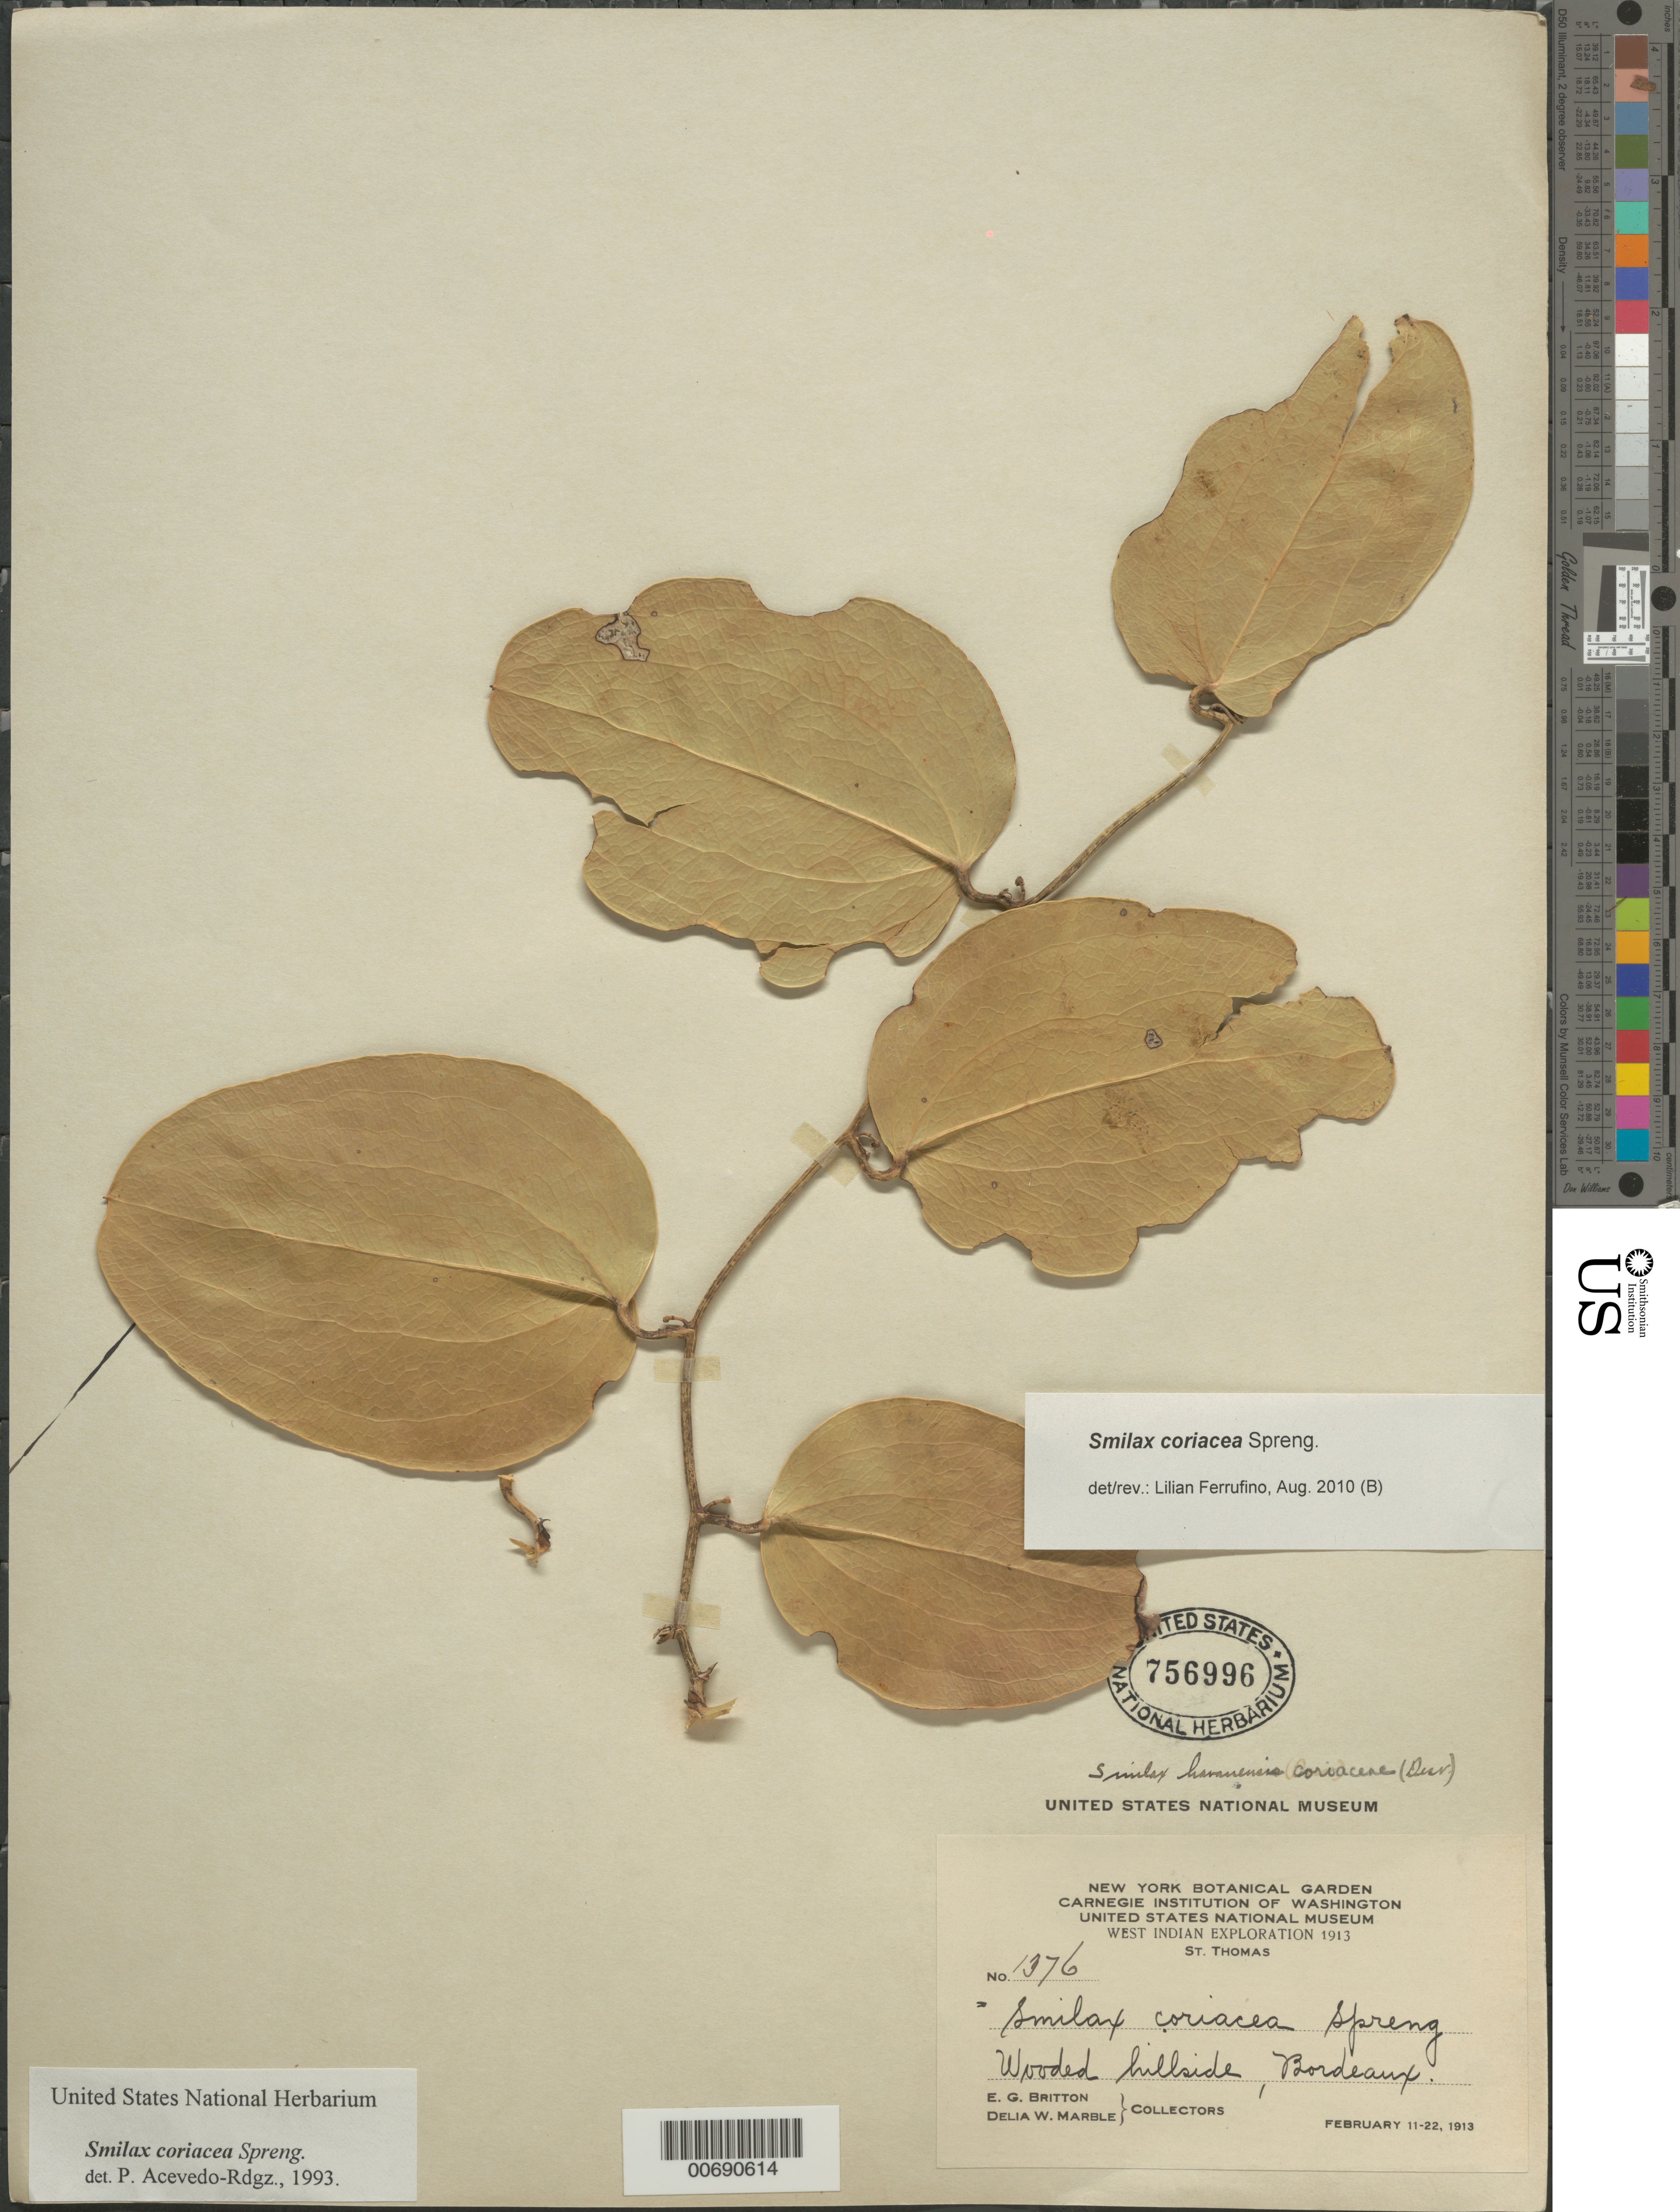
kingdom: Plantae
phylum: Tracheophyta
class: Liliopsida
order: Liliales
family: Smilacaceae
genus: Smilax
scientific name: Smilax coriacea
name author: Spreng.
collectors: E. G. Britton & D. W. Marble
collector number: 1376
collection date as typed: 11 Feb 1913 to 22 Feb 1913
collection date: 1913-02-11/1913-02-22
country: U.S. Virgin Islands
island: St. John Island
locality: Bordeaux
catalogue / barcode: US 756996